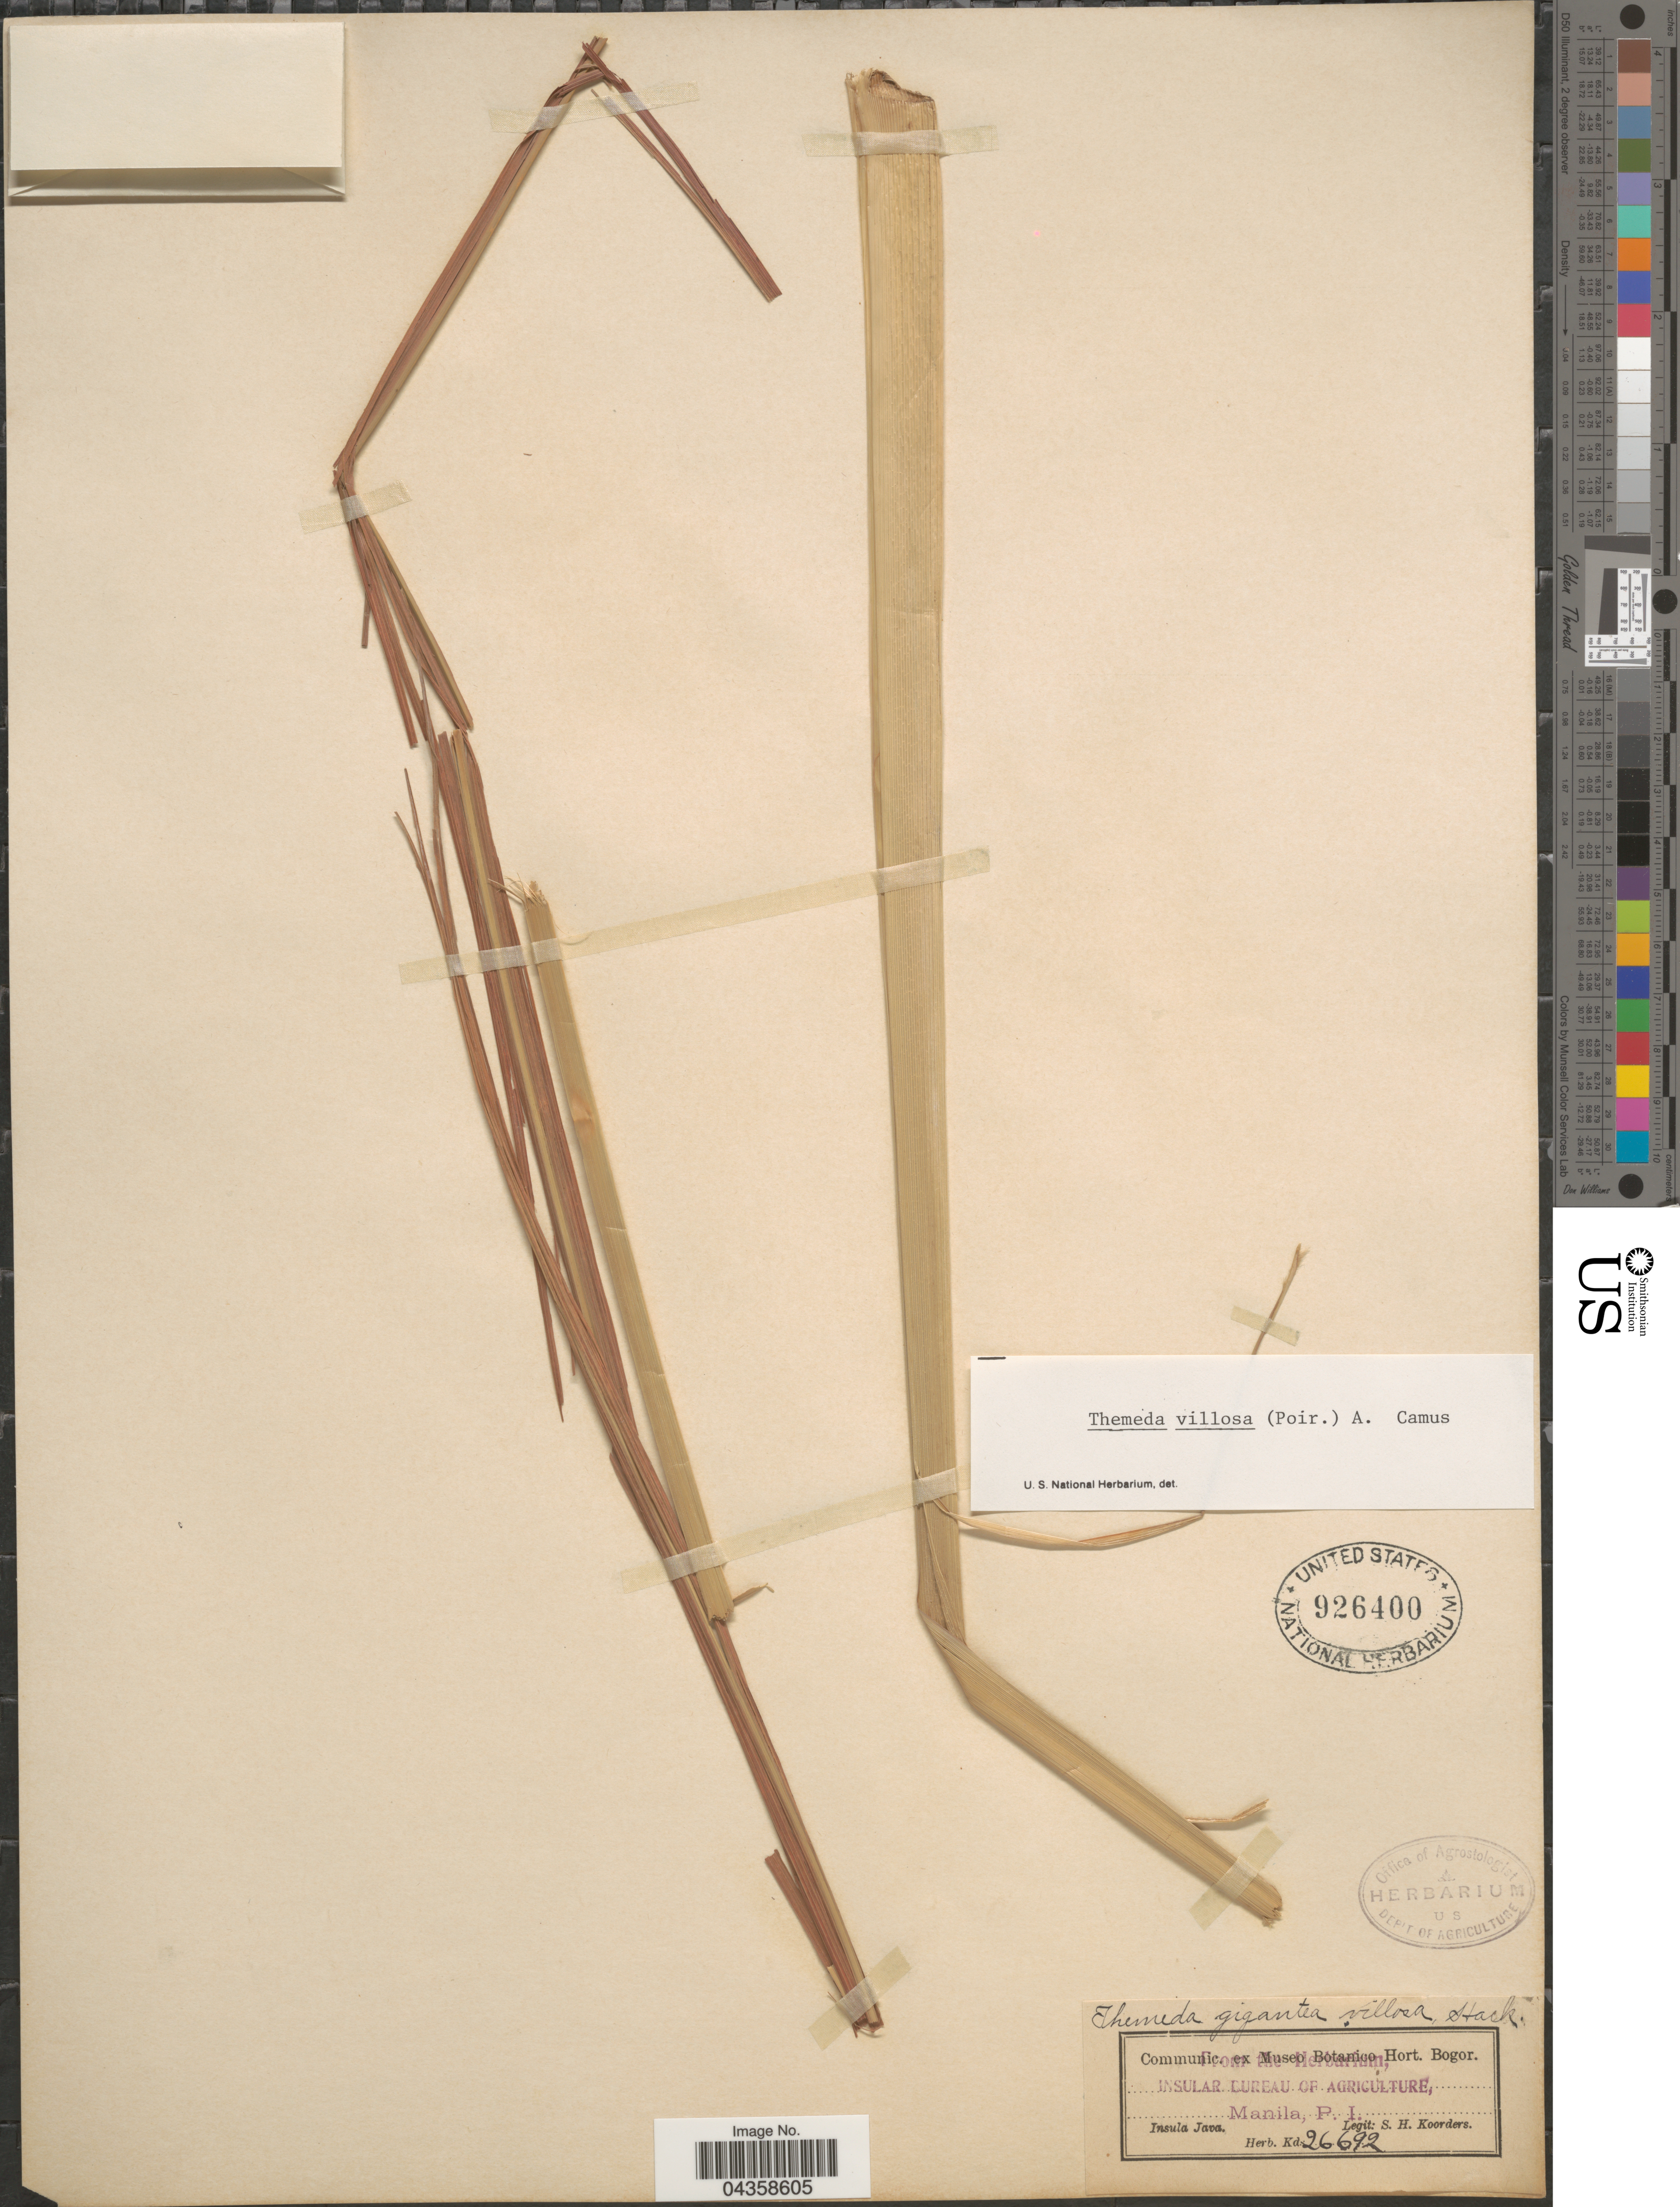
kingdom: Plantae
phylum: Tracheophyta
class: Liliopsida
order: Poales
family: Poaceae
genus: Themeda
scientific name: Themeda villosa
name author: (Lam.) A. Camus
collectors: S. H. Koorders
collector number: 26692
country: Indonesia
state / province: Java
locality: Insula Java.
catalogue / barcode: US 926400